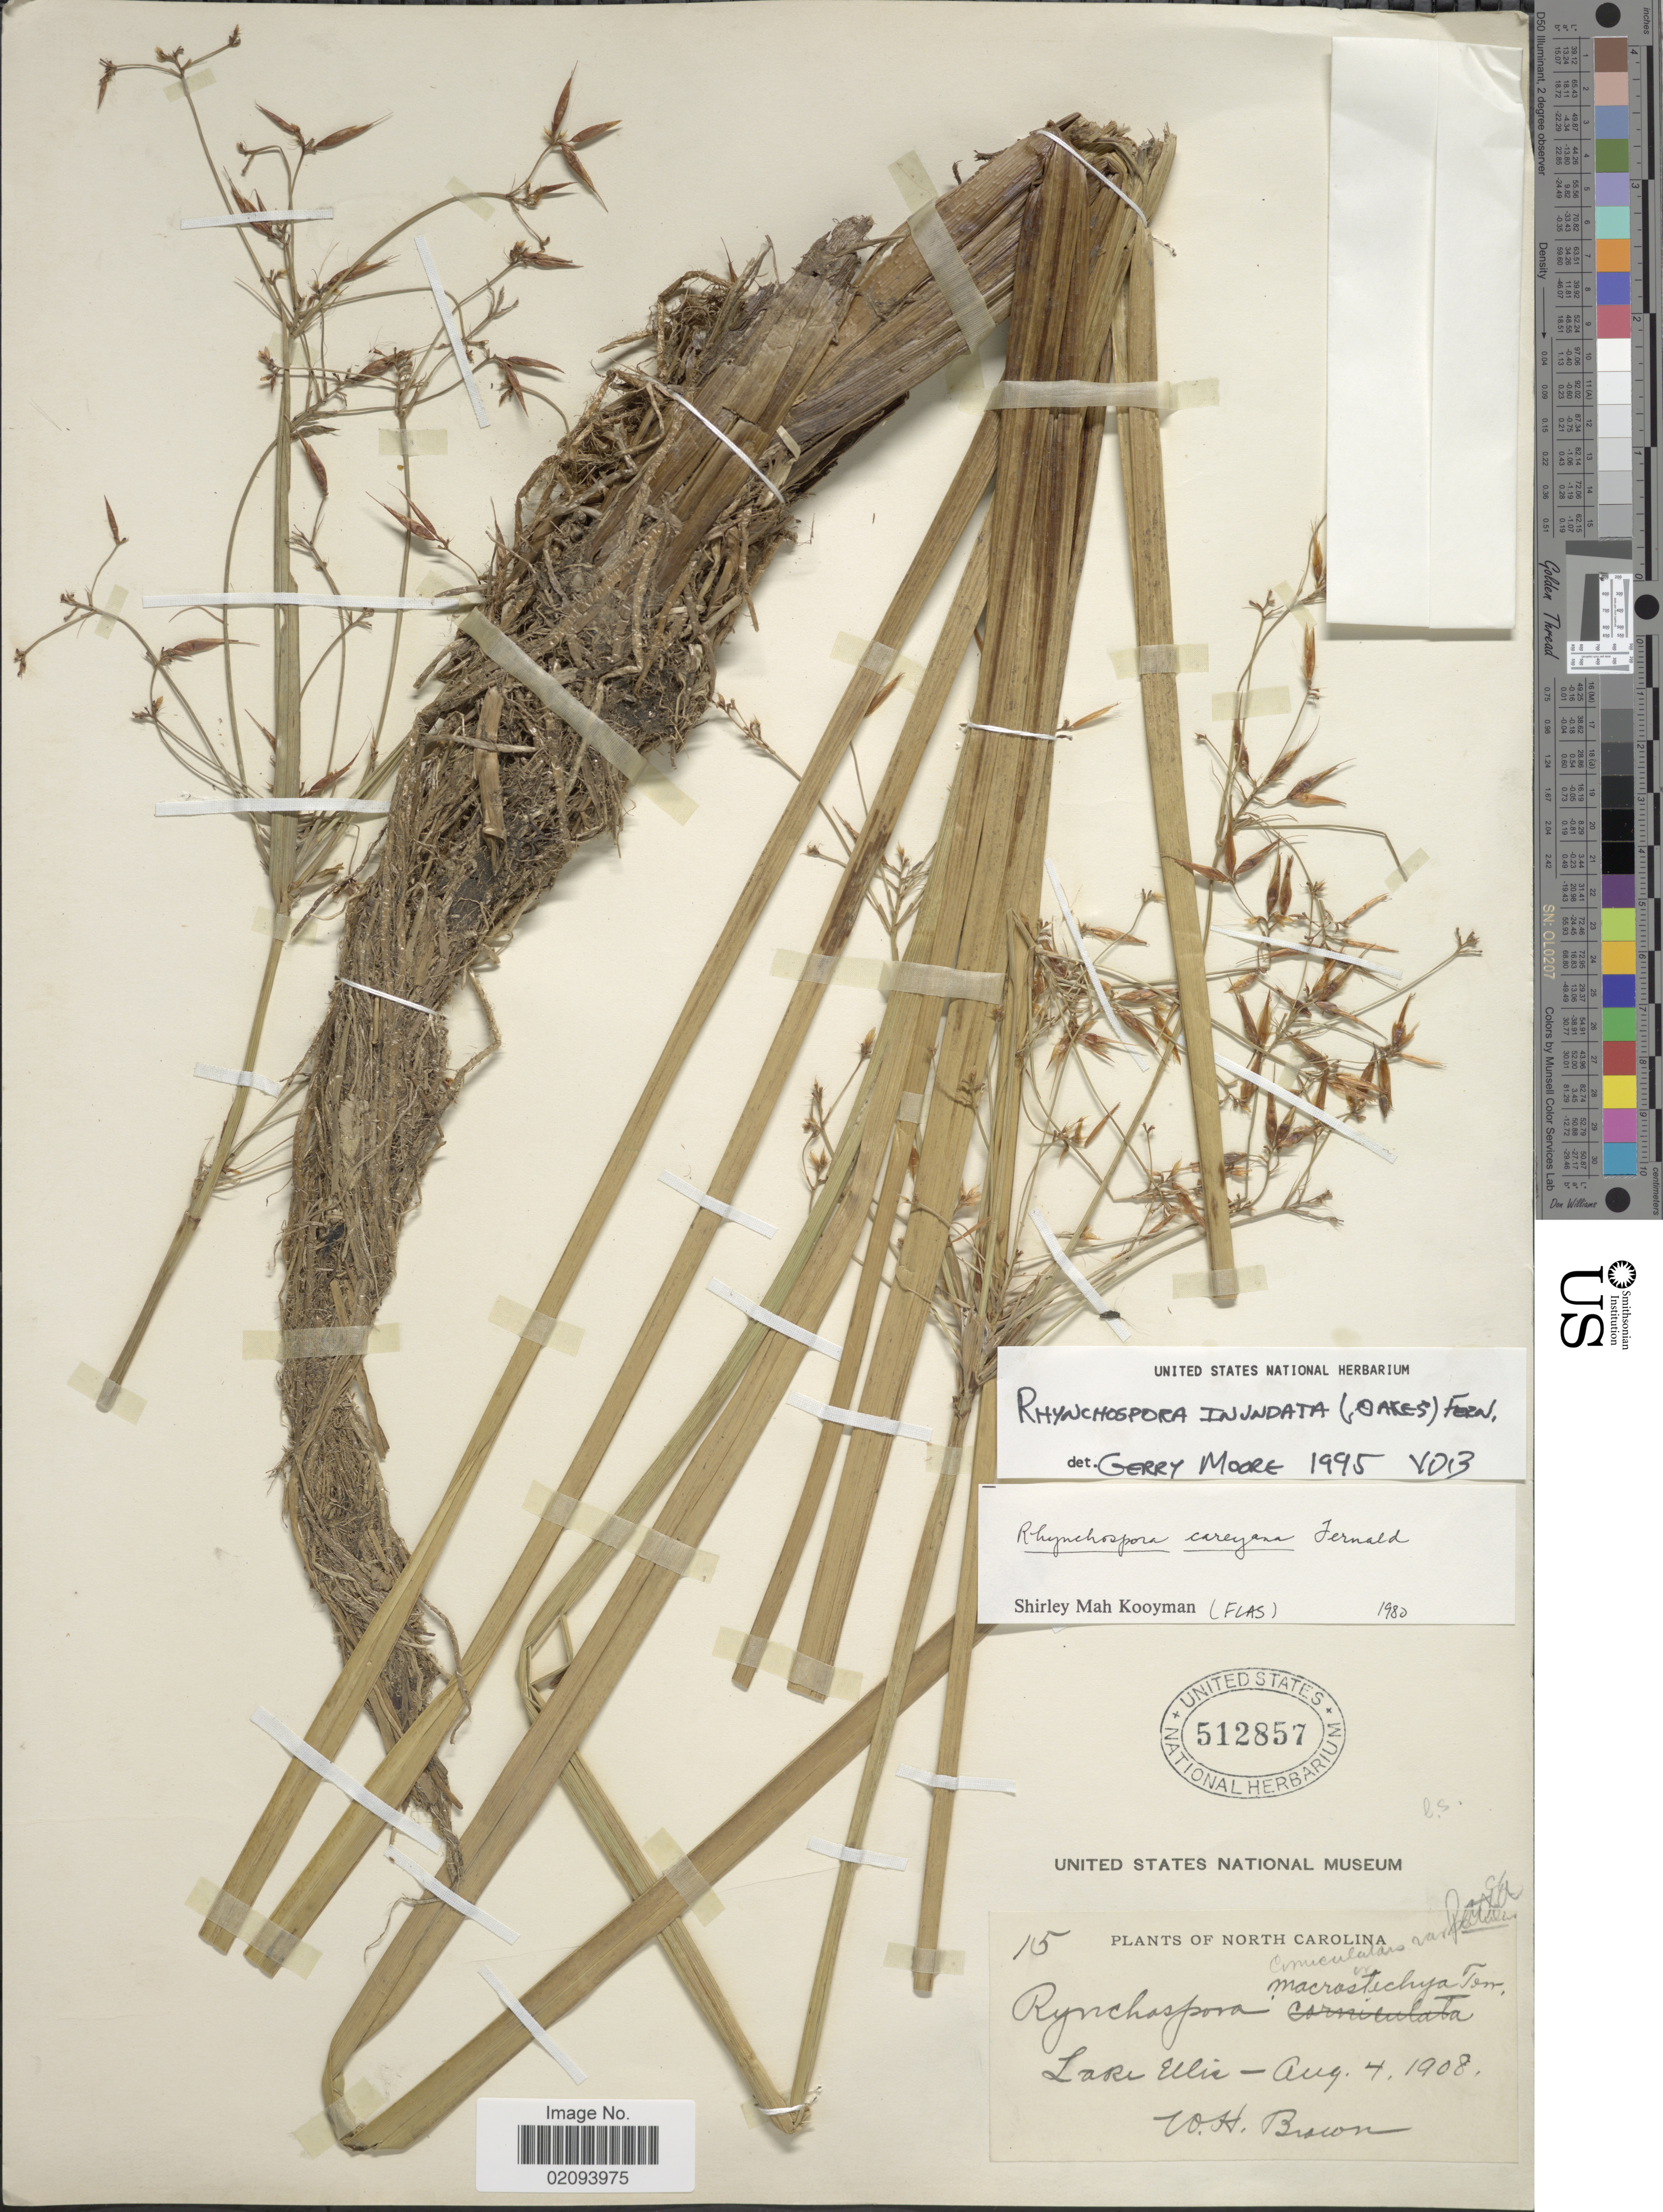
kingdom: Plantae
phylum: Tracheophyta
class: Liliopsida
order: Poales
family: Cyperaceae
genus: Rhynchospora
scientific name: Rhynchospora inundata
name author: (Oakes) Fernald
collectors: W. H. Brown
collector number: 15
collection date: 1908-08-04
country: United States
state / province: North Carolina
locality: Lake Ellis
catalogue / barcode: US 512857